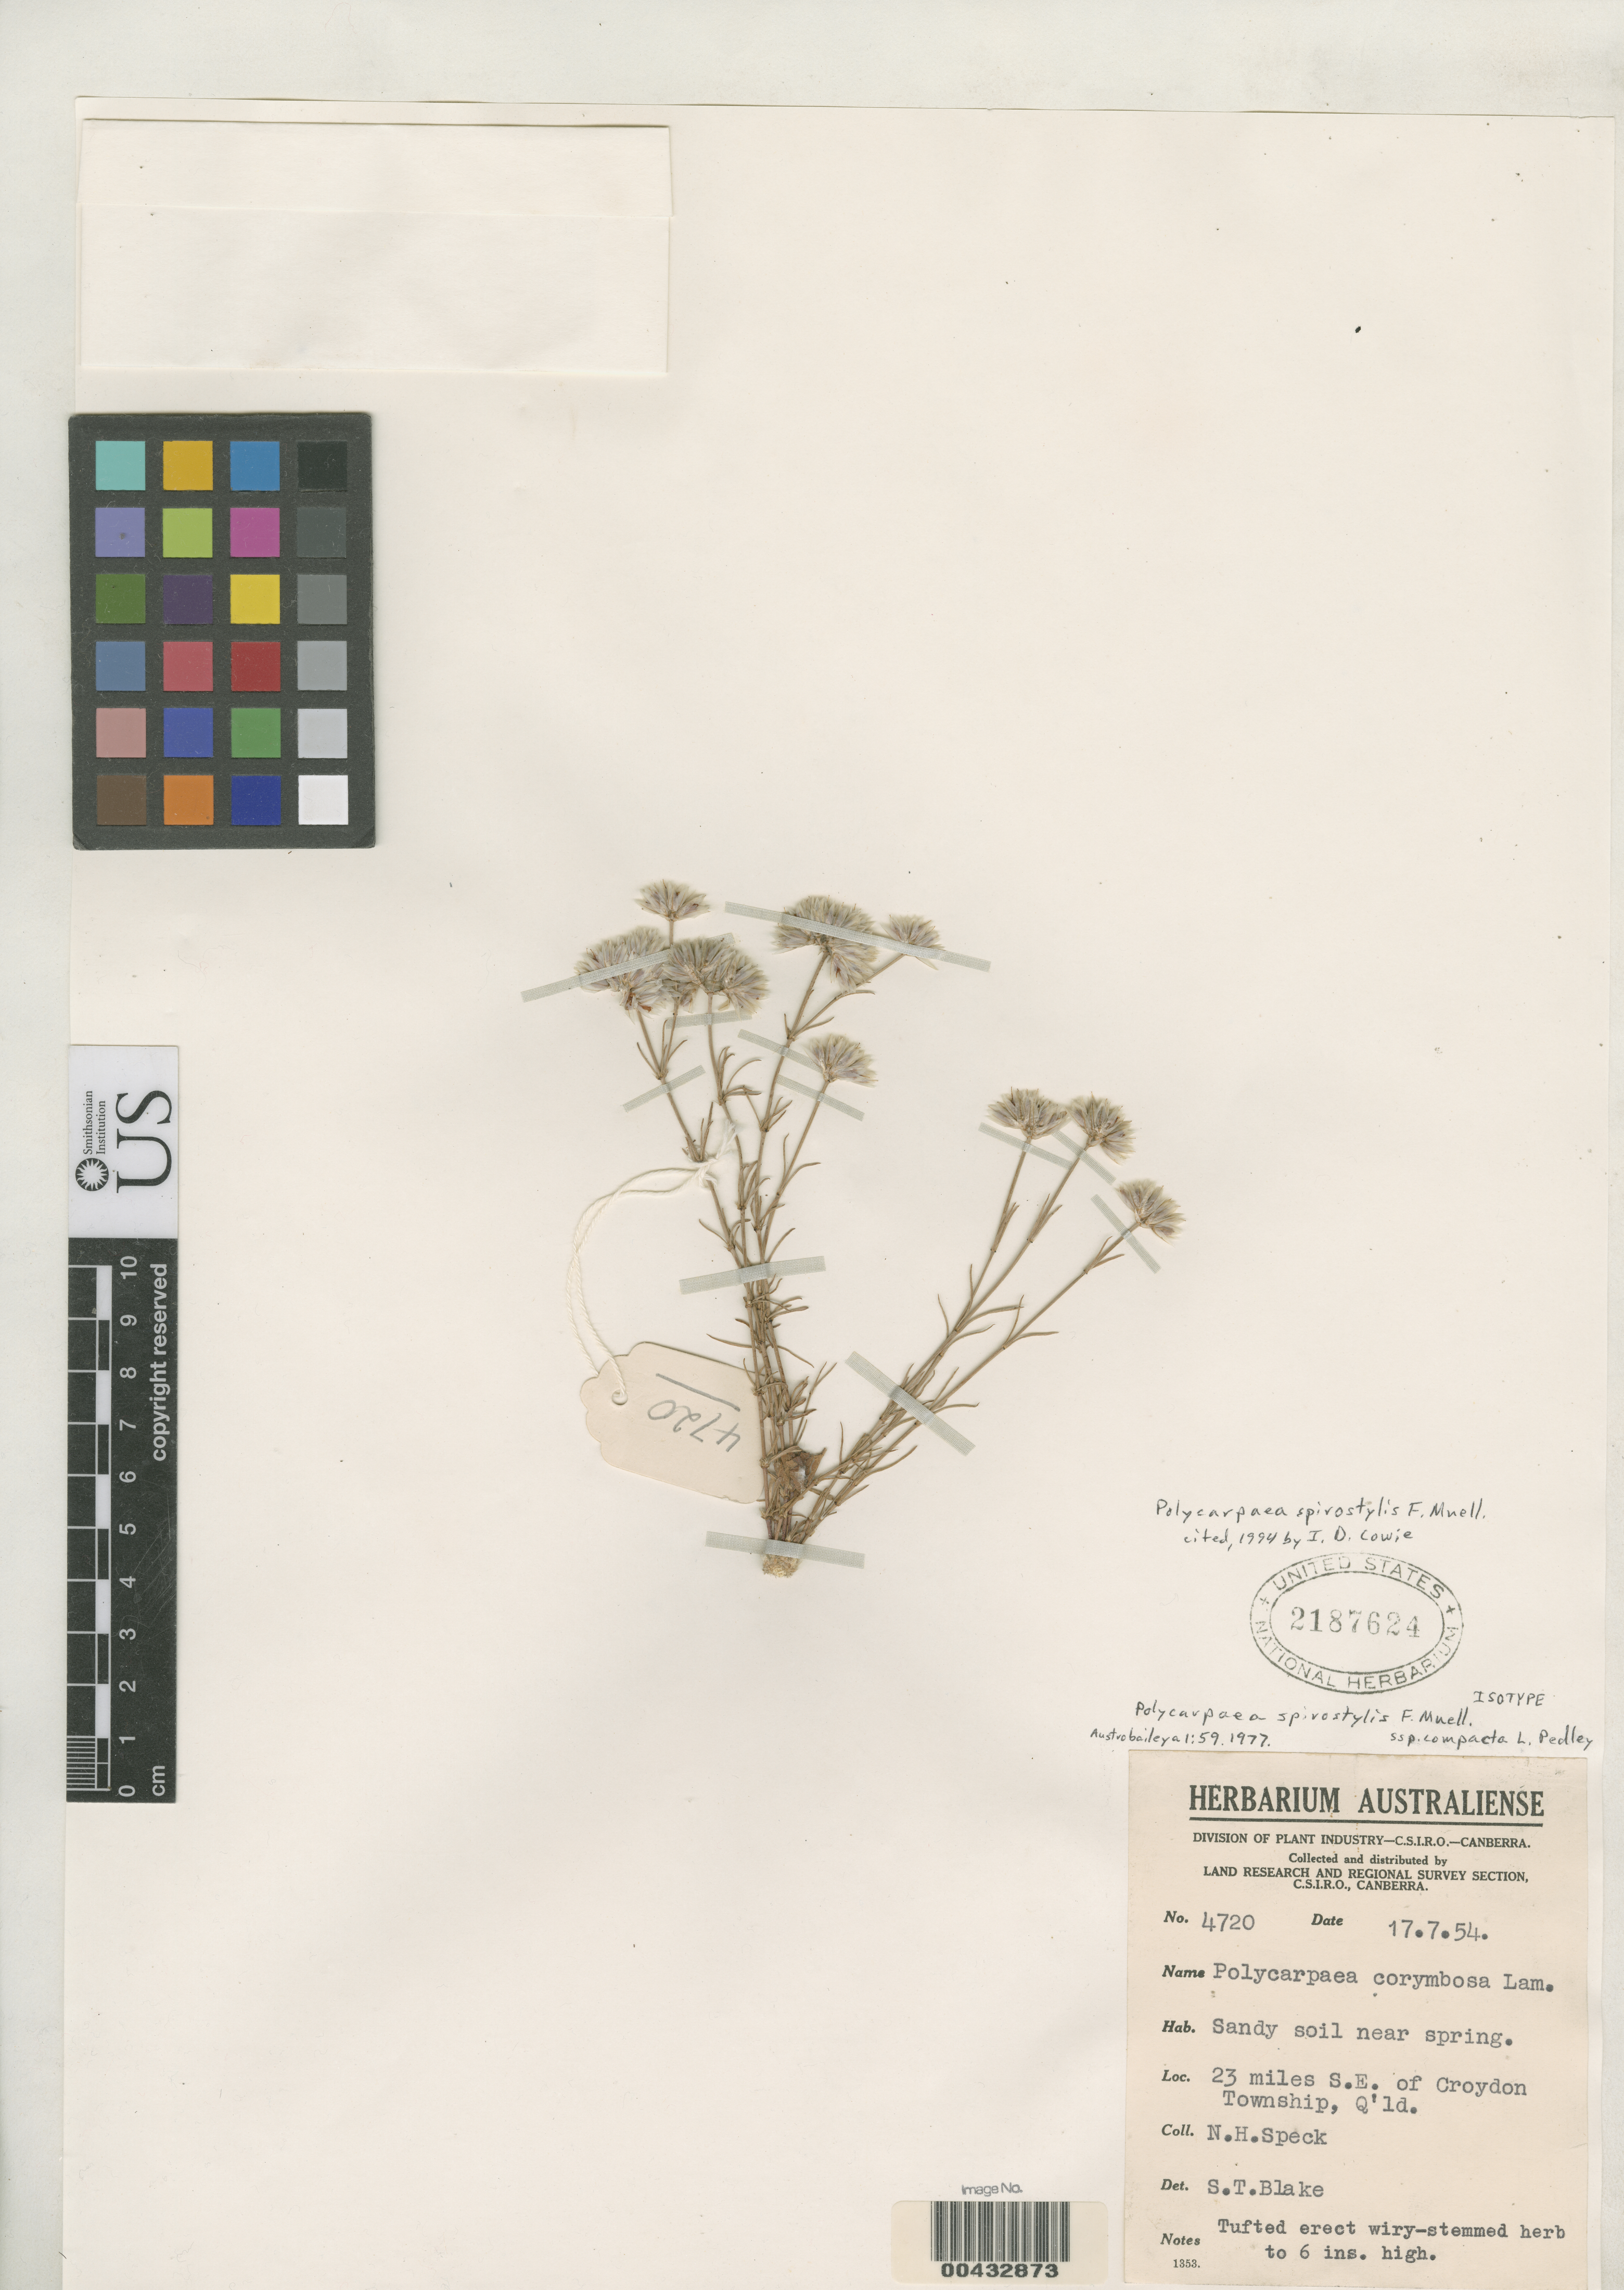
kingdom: Plantae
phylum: Tracheophyta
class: Magnoliopsida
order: Caryophyllales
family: Caryophyllaceae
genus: Polycarpaea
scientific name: Polycarpaea spirostylis subsp. compacta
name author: Pedley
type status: Isotype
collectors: N. Speck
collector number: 4720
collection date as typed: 17 Jul 1954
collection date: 1954-07-17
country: Australia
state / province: Queensland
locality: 23 mi SE of Croydon township.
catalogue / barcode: US 2187624